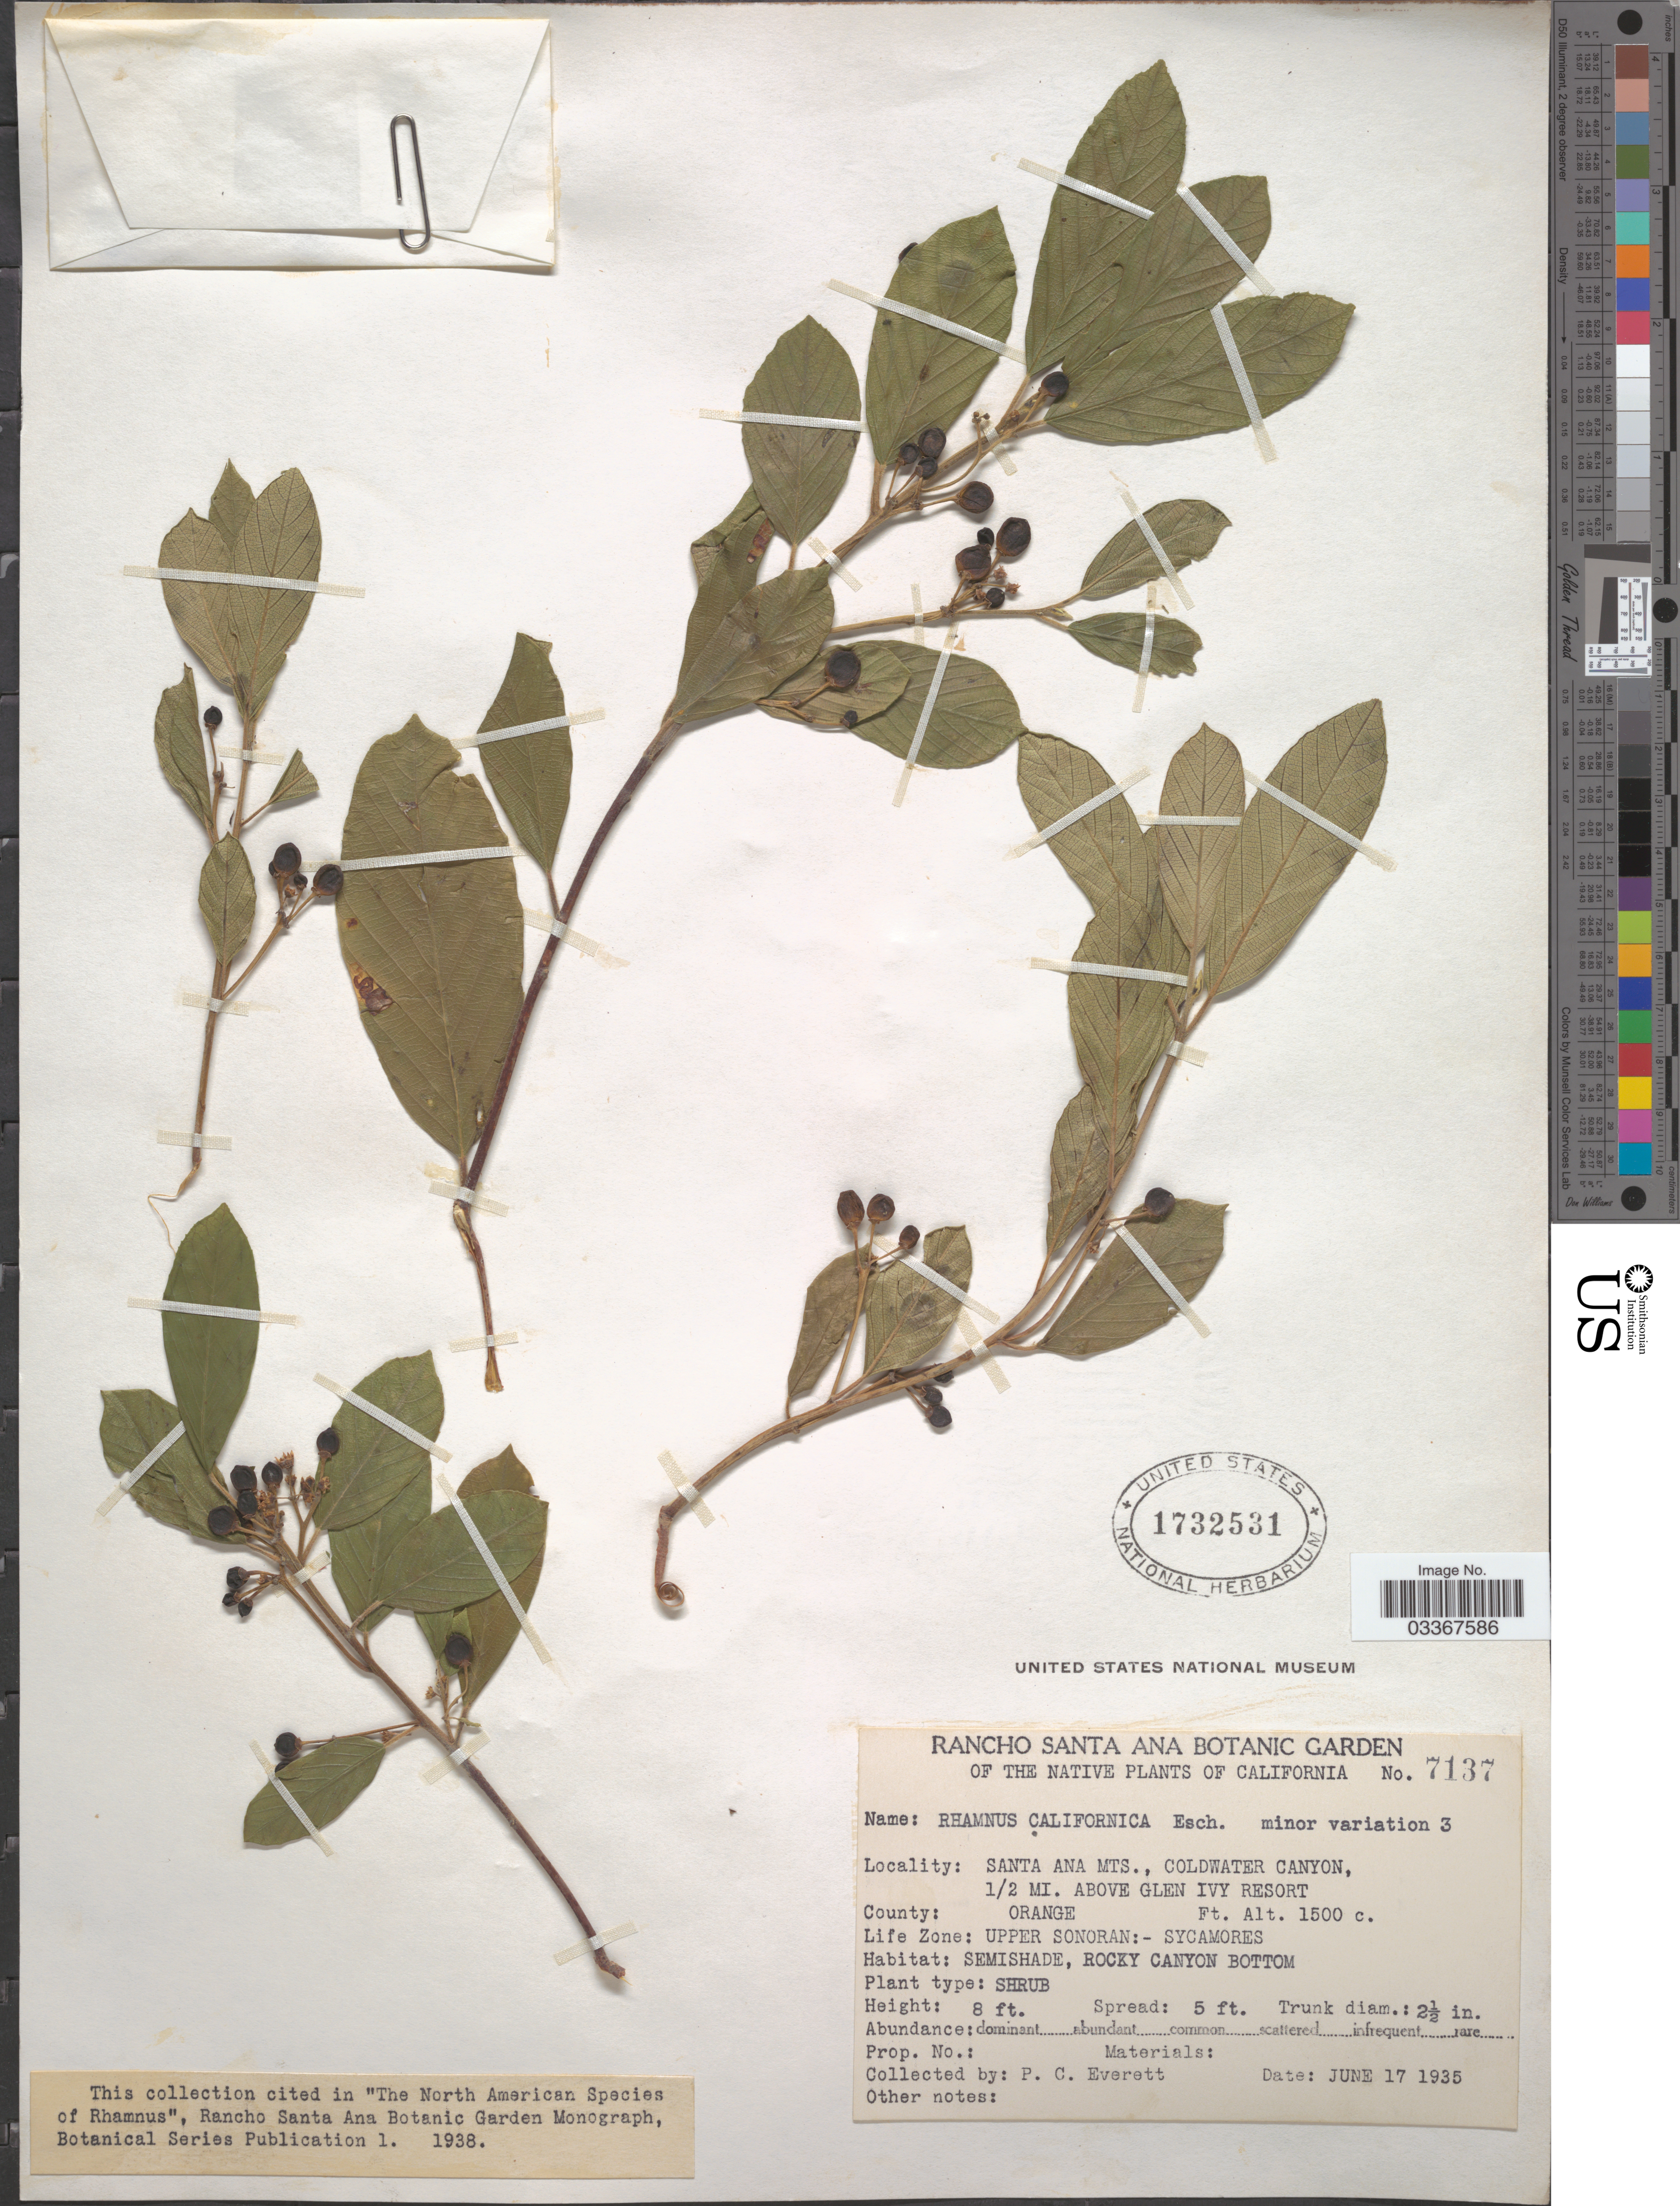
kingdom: Plantae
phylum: Tracheophyta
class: Magnoliopsida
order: Rosales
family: Rhamnaceae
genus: Frangula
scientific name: Frangula californica subsp. californica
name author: (Eschsch.) A. Gray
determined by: Strong, Mark T., (BOT), Smithsonian Institution - National Museum of Natural History (UNITED STATES)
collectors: P. Everett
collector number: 7137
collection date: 1935-06-17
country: United States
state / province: California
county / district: Orange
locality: Santa Ana Mts., Coldwater Canyon, ½ mi. above Glen Ivy Resort, County: Orange, Life Zone: Upper Sonoran:- Sycamores.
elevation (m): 457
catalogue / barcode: US 1732531